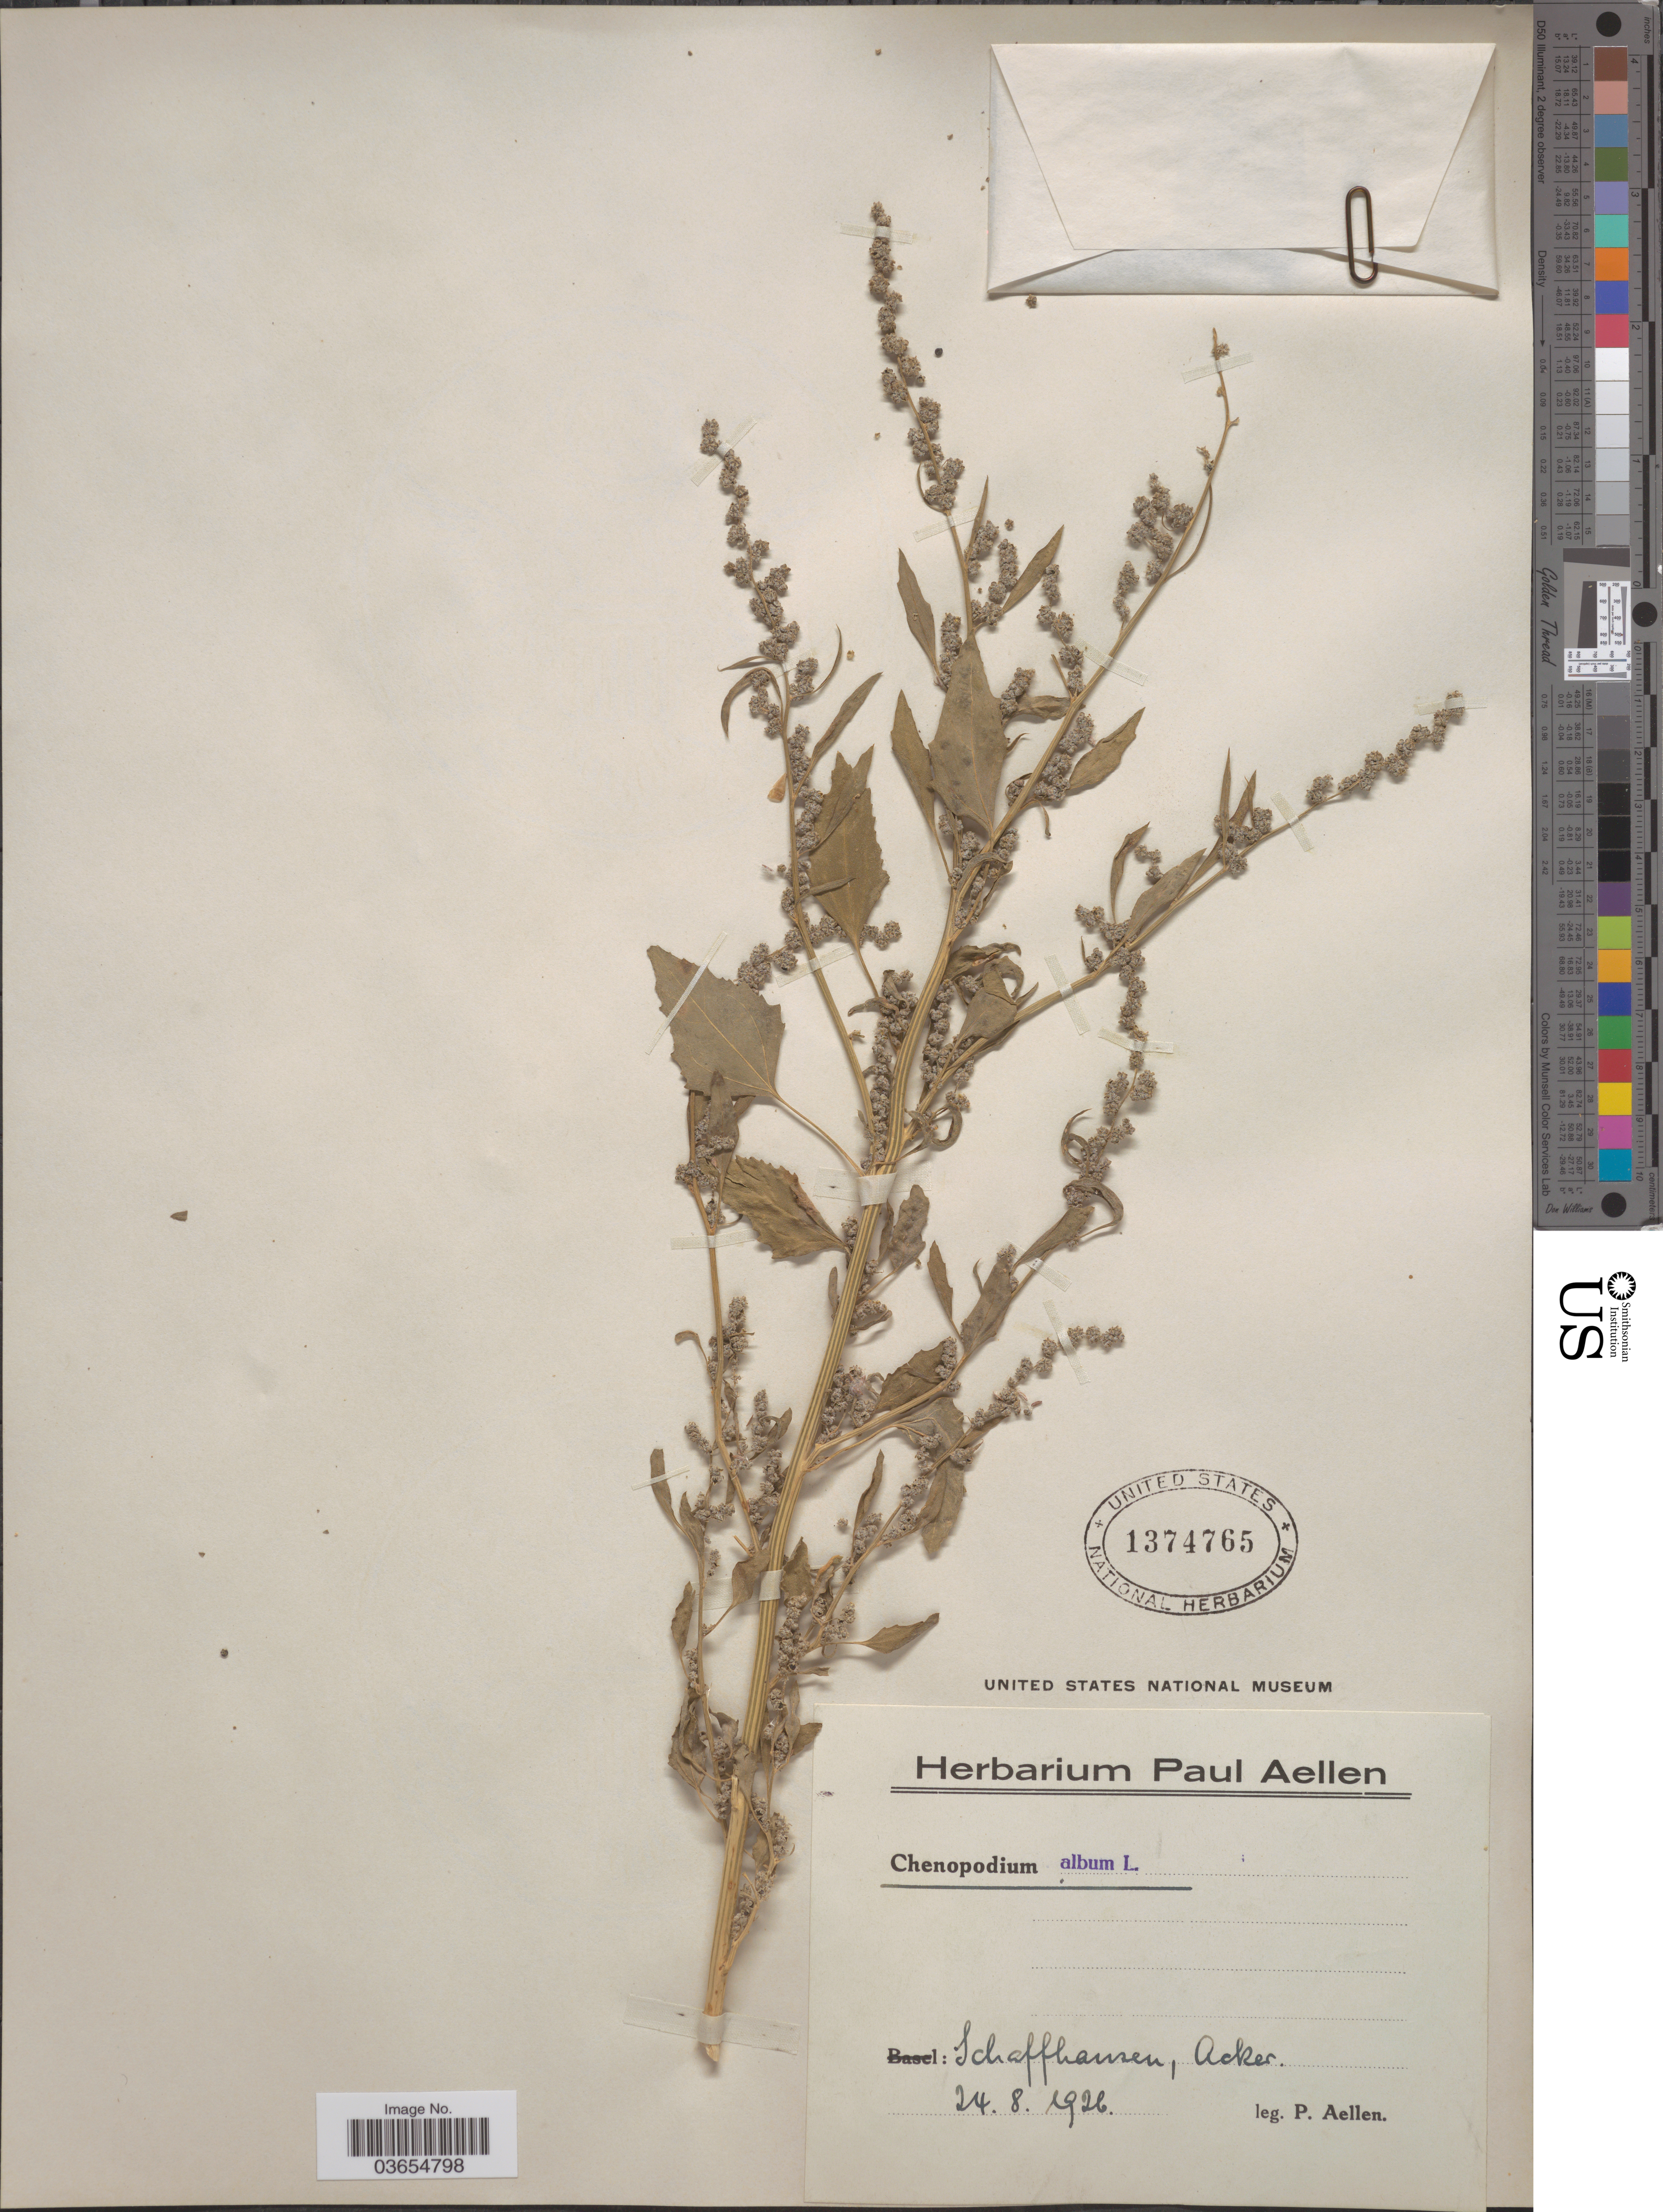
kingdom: Plantae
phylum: Tracheophyta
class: Magnoliopsida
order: Caryophyllales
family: Amaranthaceae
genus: Chenopodium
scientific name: Chenopodium album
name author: L.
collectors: P. Aellen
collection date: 1926-08-24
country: Switzerland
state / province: Schaffhausen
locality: Acker.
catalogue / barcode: US 1374765